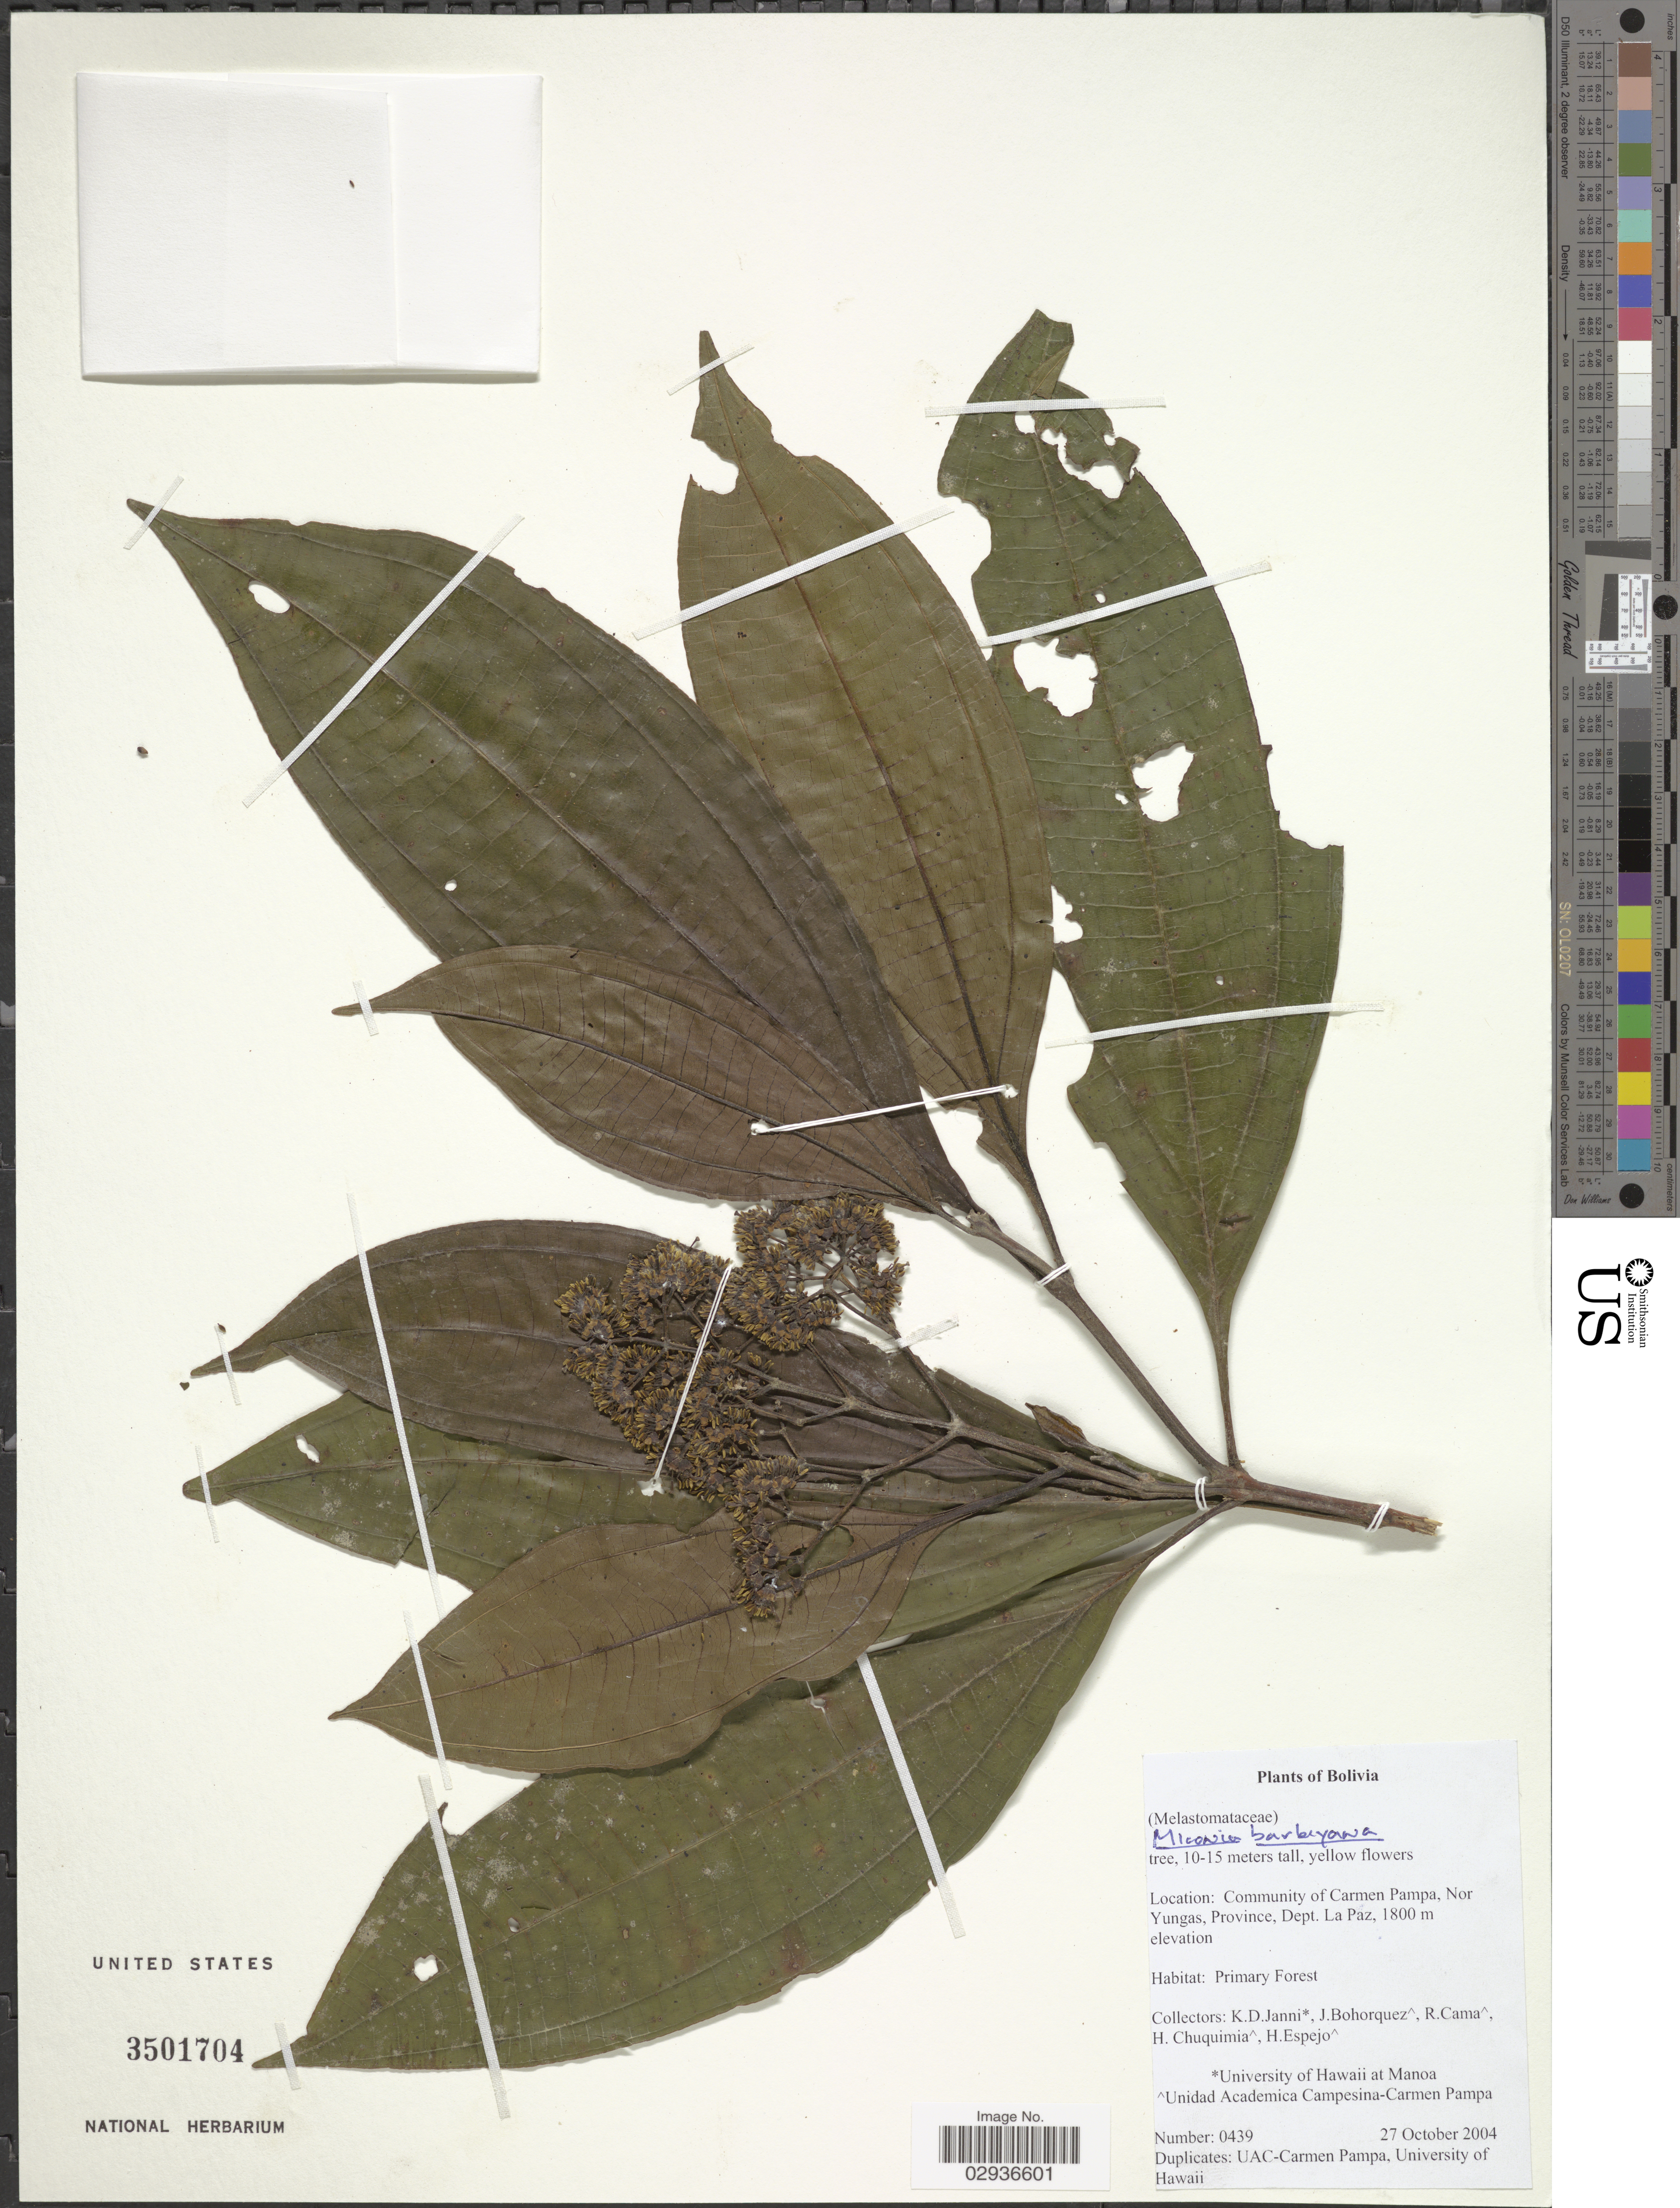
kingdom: Plantae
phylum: Tracheophyta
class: Magnoliopsida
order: Myrtales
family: Melastomataceae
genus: Miconia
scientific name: Miconia barbeyana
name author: Cogn.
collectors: K. Janni, J. Bohorquez, R. Cama, H. Chuquimia & H. Espejo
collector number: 0439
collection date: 2004-10-27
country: Bolivia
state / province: La Paz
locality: Community of Carmen Pampa, Nor Yungas, Province, Dept. La Paz.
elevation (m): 1800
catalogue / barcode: US 3501704